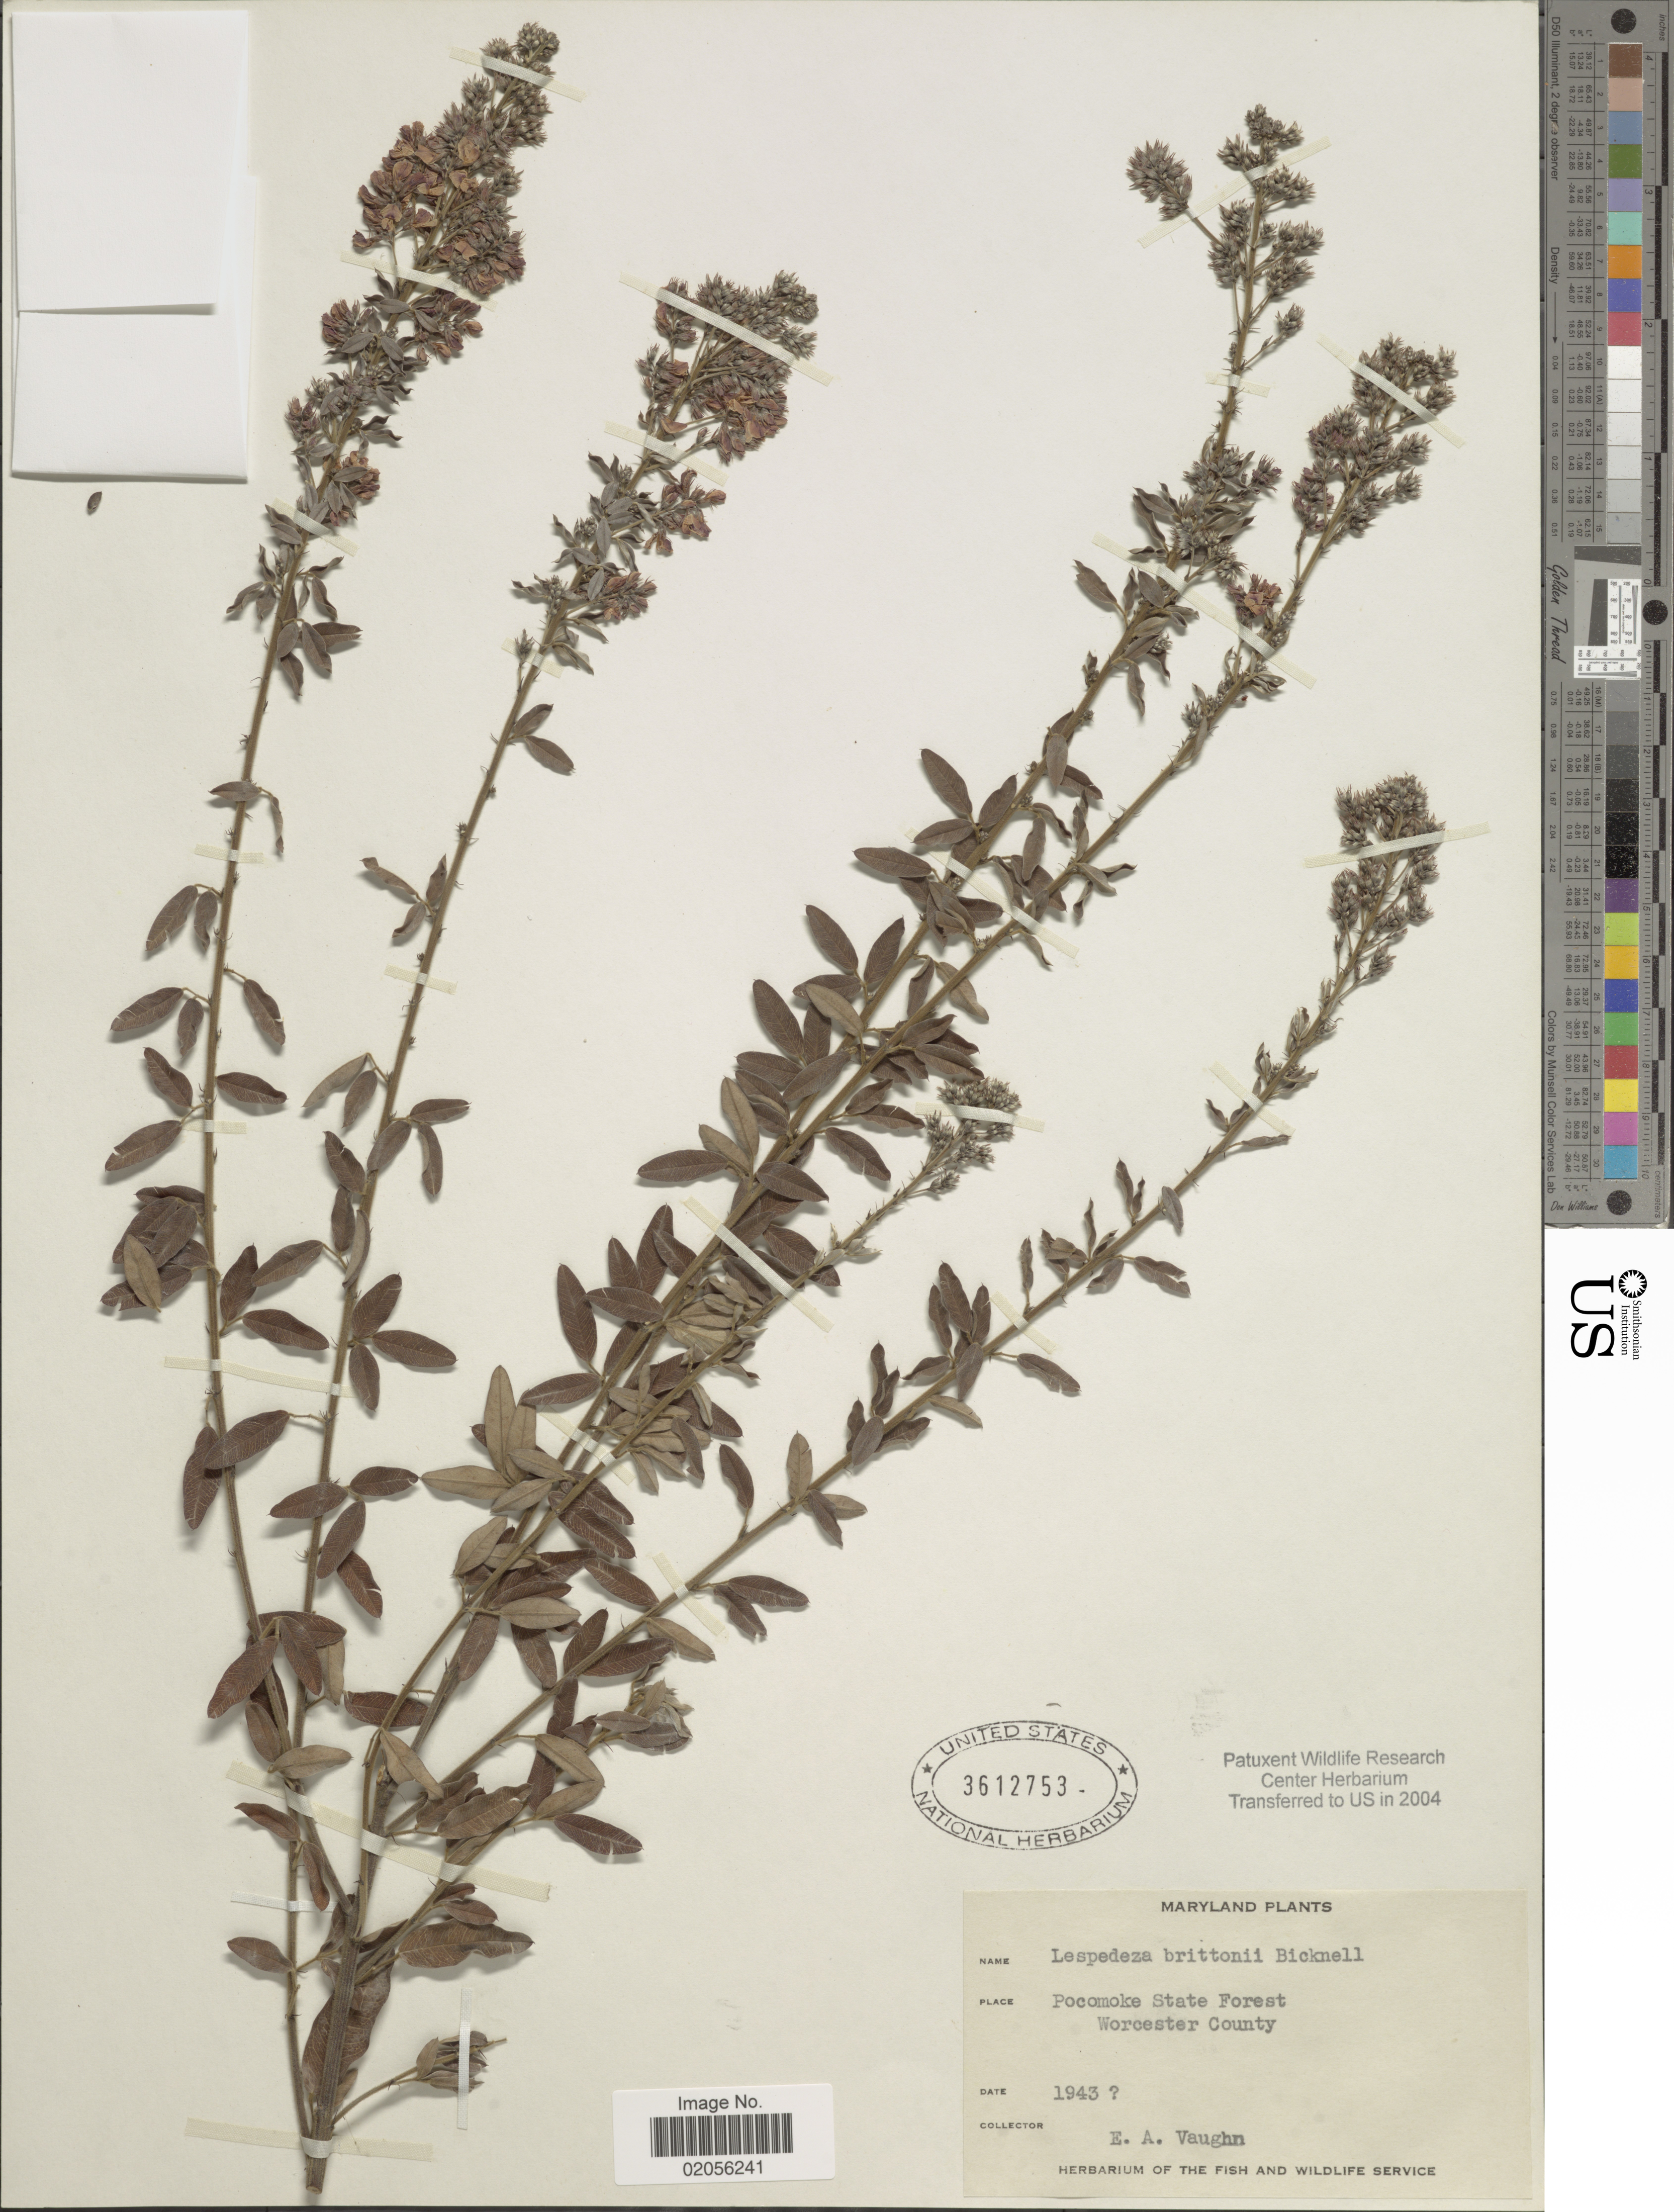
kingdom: Plantae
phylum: Tracheophyta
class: Magnoliopsida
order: Fabales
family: Fabaceae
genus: Lespedeza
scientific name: Lespedeza brittonii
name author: E.P. Bicknell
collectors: E. Vaughn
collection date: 1943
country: United States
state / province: Maryland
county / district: Worcester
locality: Pocomoke State Forest. Worcester County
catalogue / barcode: US 3612753